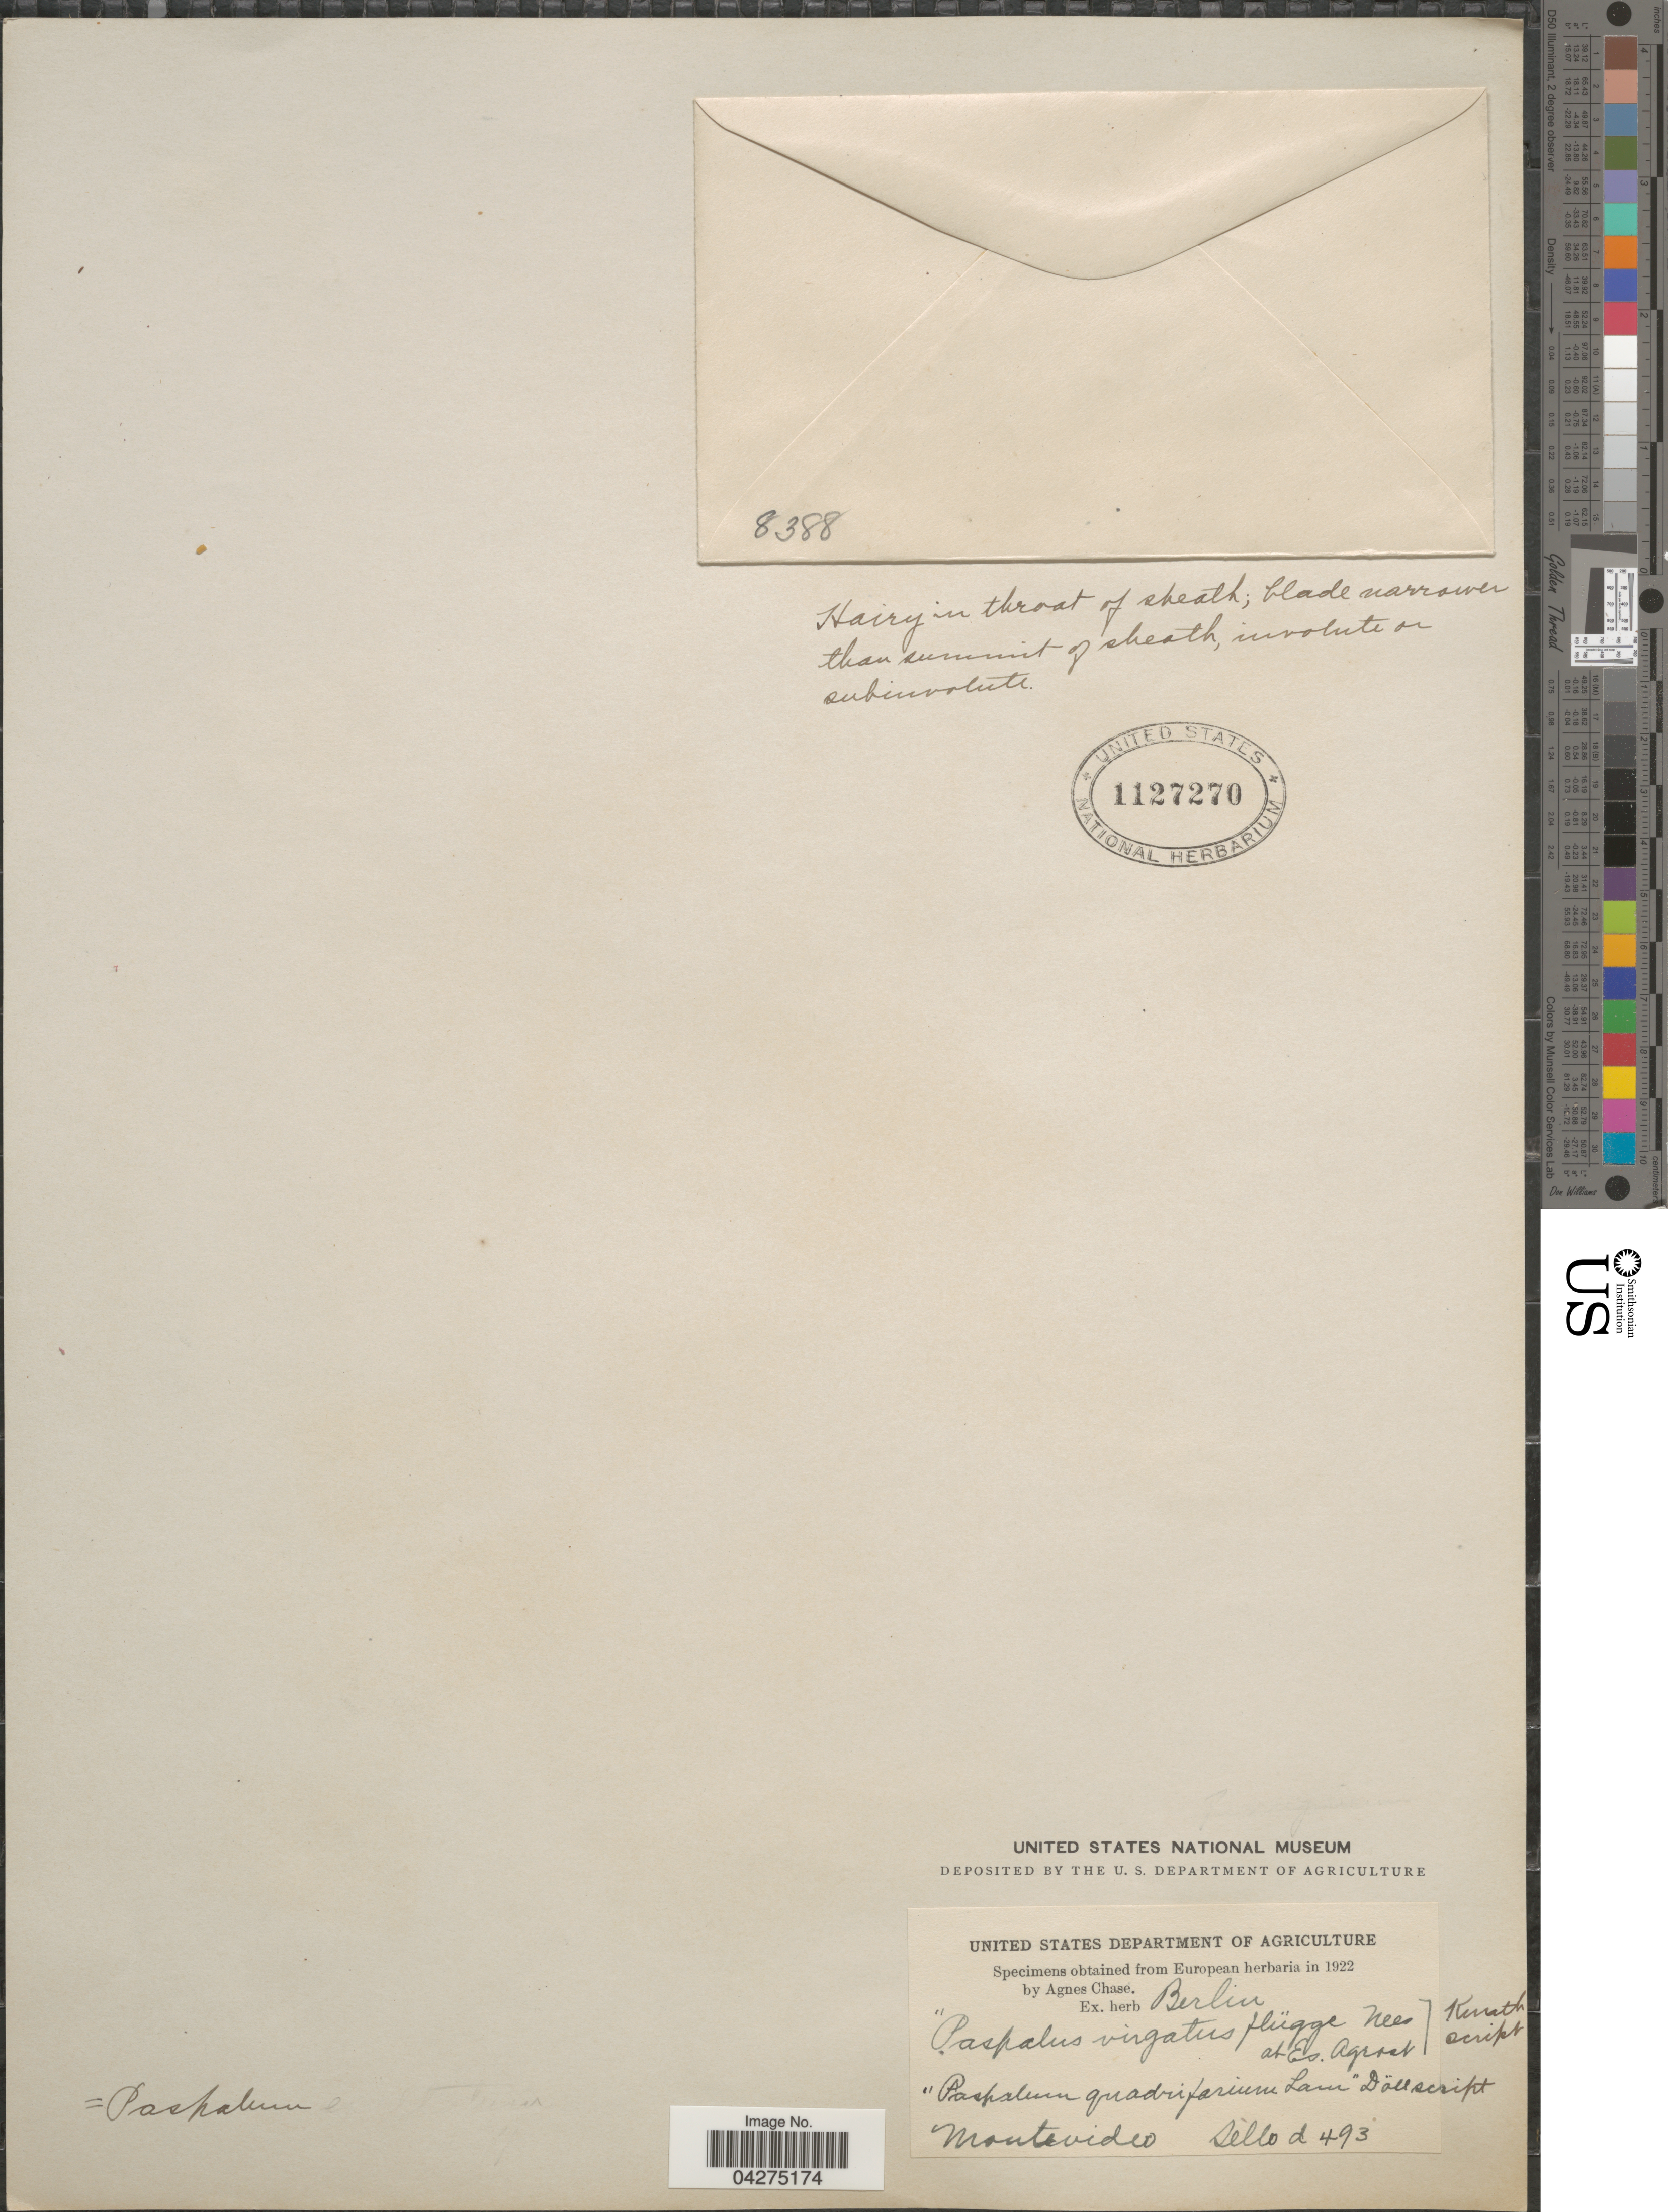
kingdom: Plantae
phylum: Tracheophyta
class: Liliopsida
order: Poales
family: Poaceae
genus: Paspalum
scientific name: Paspalum quadrifarium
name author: Lam.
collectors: Sello, --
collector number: d493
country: Uruguay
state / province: Montevideo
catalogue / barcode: US 1127270